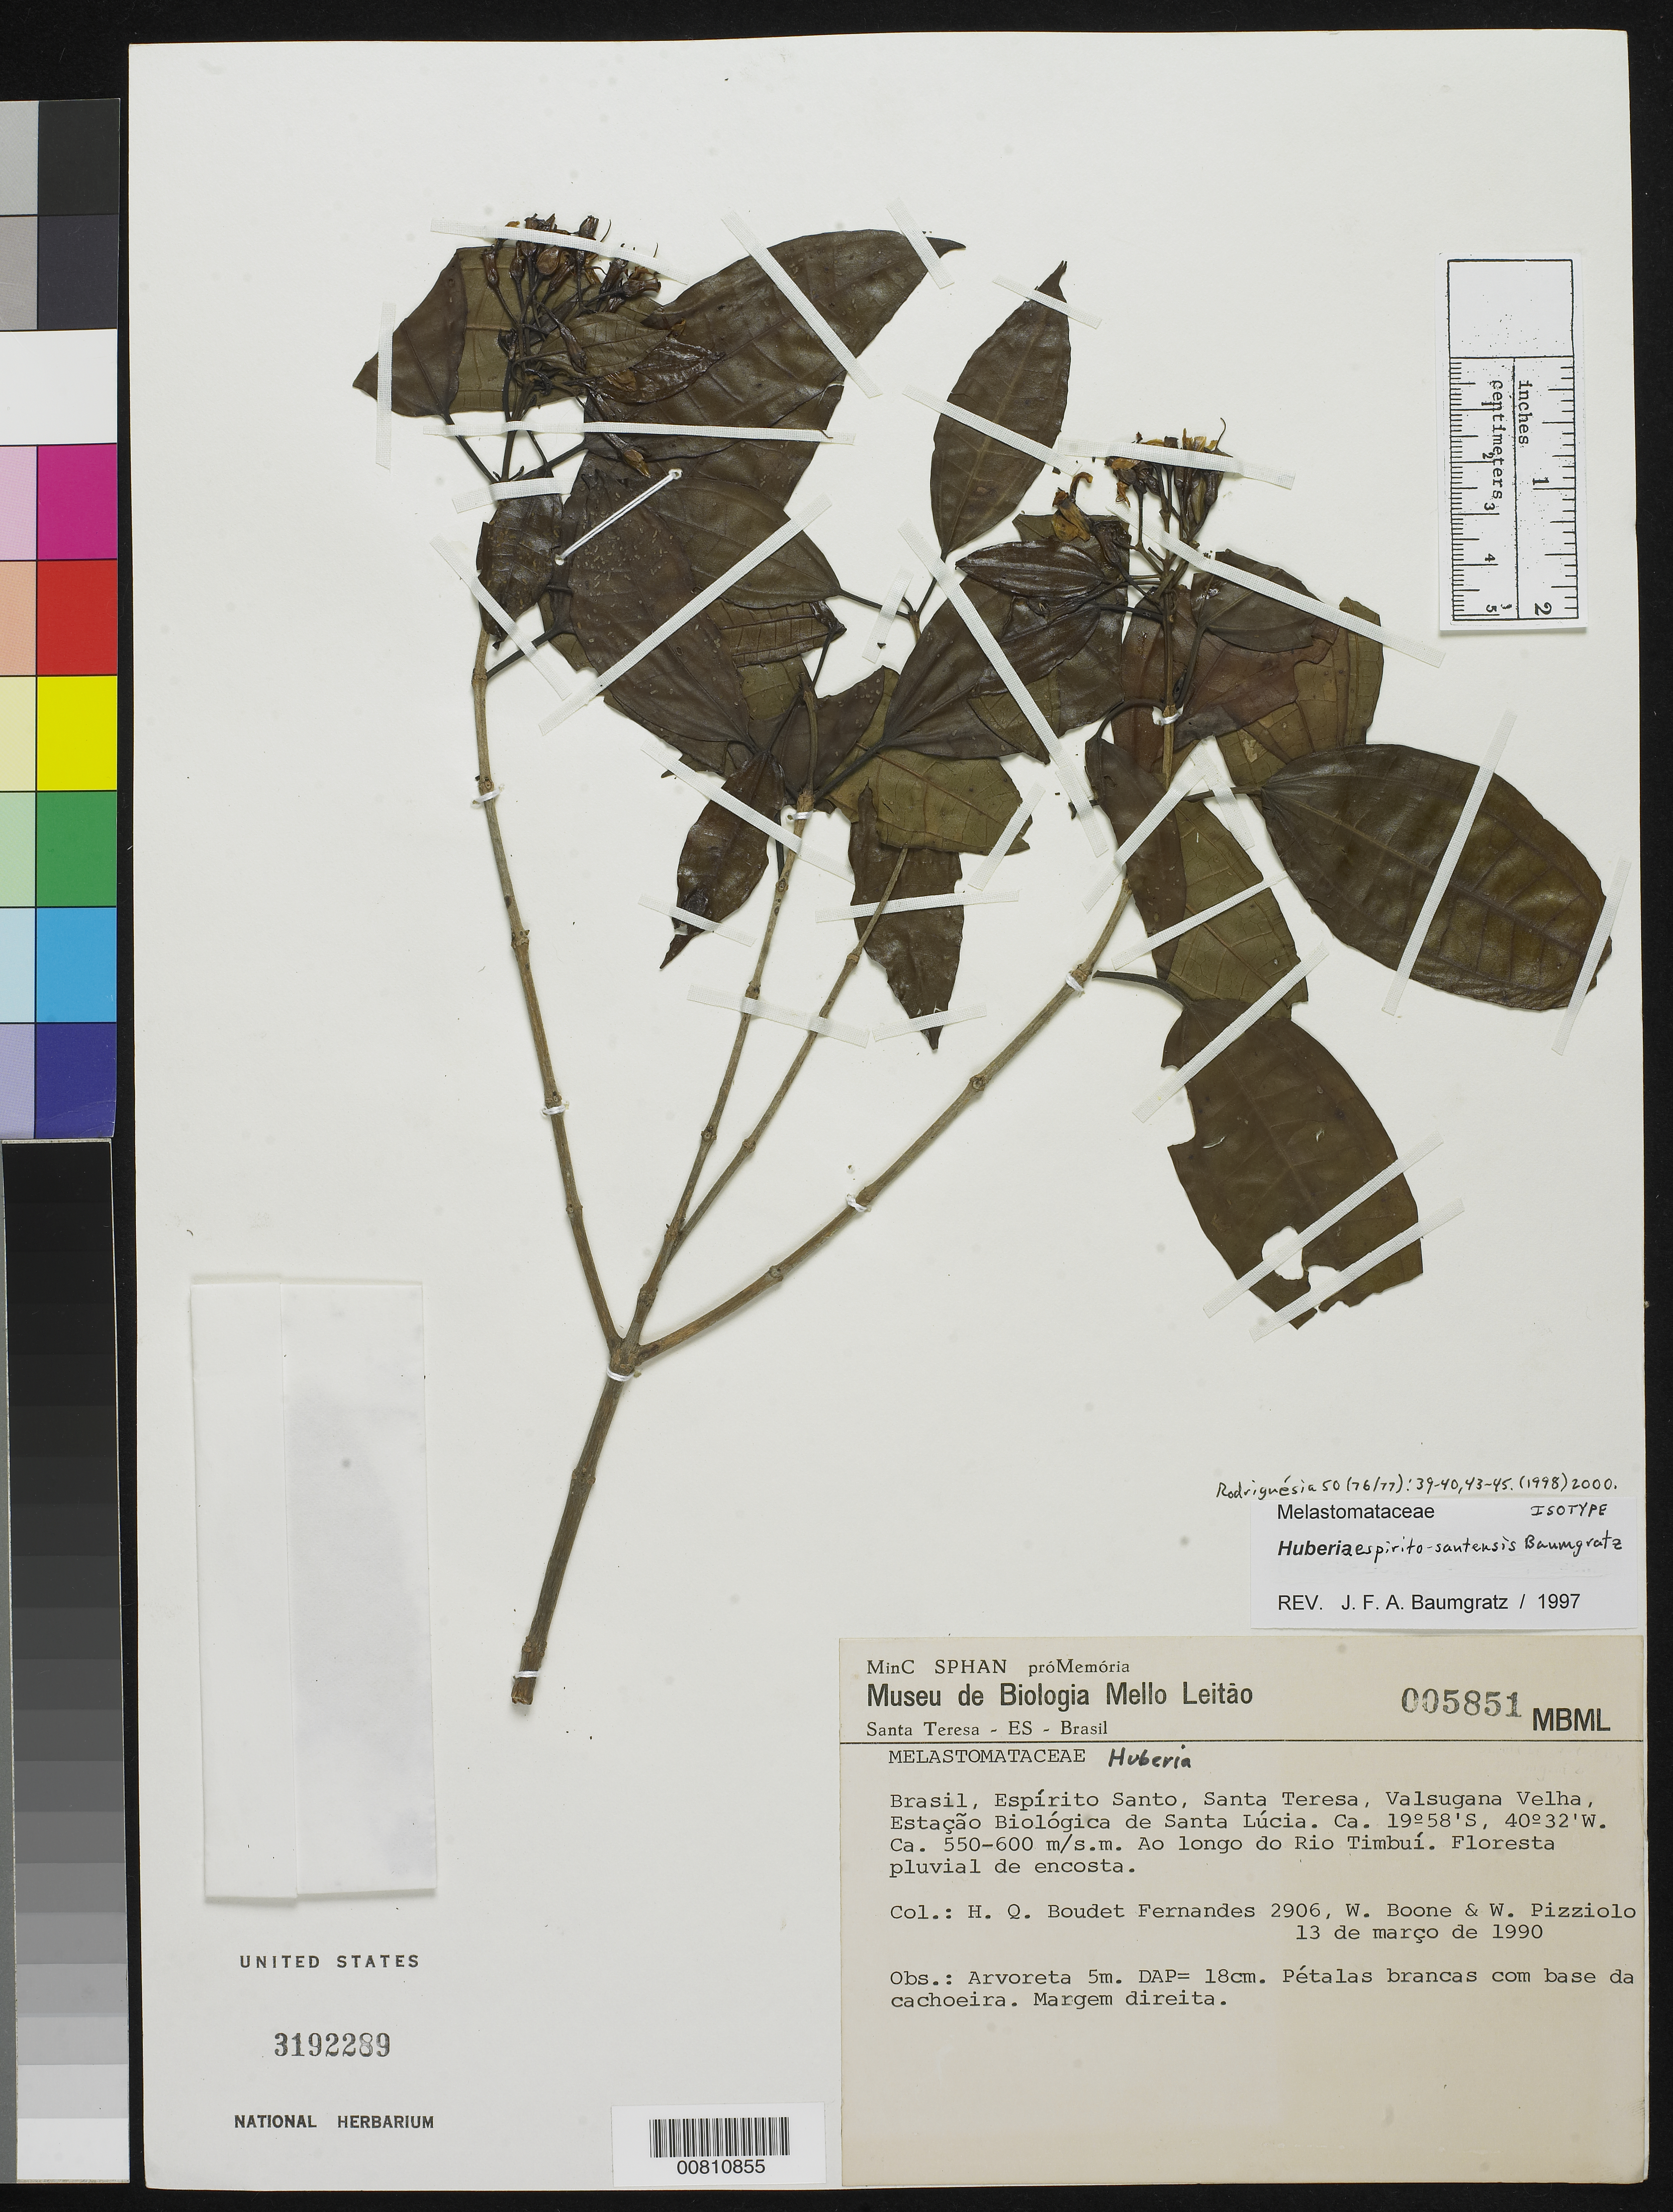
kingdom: Plantae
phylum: Tracheophyta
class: Magnoliopsida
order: Myrtales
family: Melastomataceae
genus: Huberia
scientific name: Huberia espiritosantensis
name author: Baumgratz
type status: Isotype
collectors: H. Fernandes, W. Boone & W. Pizziolo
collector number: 2906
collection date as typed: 13 Mar 1990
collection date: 1990-03-13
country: Brazil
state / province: Espírito Santo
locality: Brasil, Espírito Santo, Santa Teresa, Valsugana Velha, Estação Biológica de Santa Lúcia. Ao longo do Rio Timbuí.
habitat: Floresta pluvial de encosta.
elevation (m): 550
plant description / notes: Holotype at RB.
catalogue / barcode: US 3192289